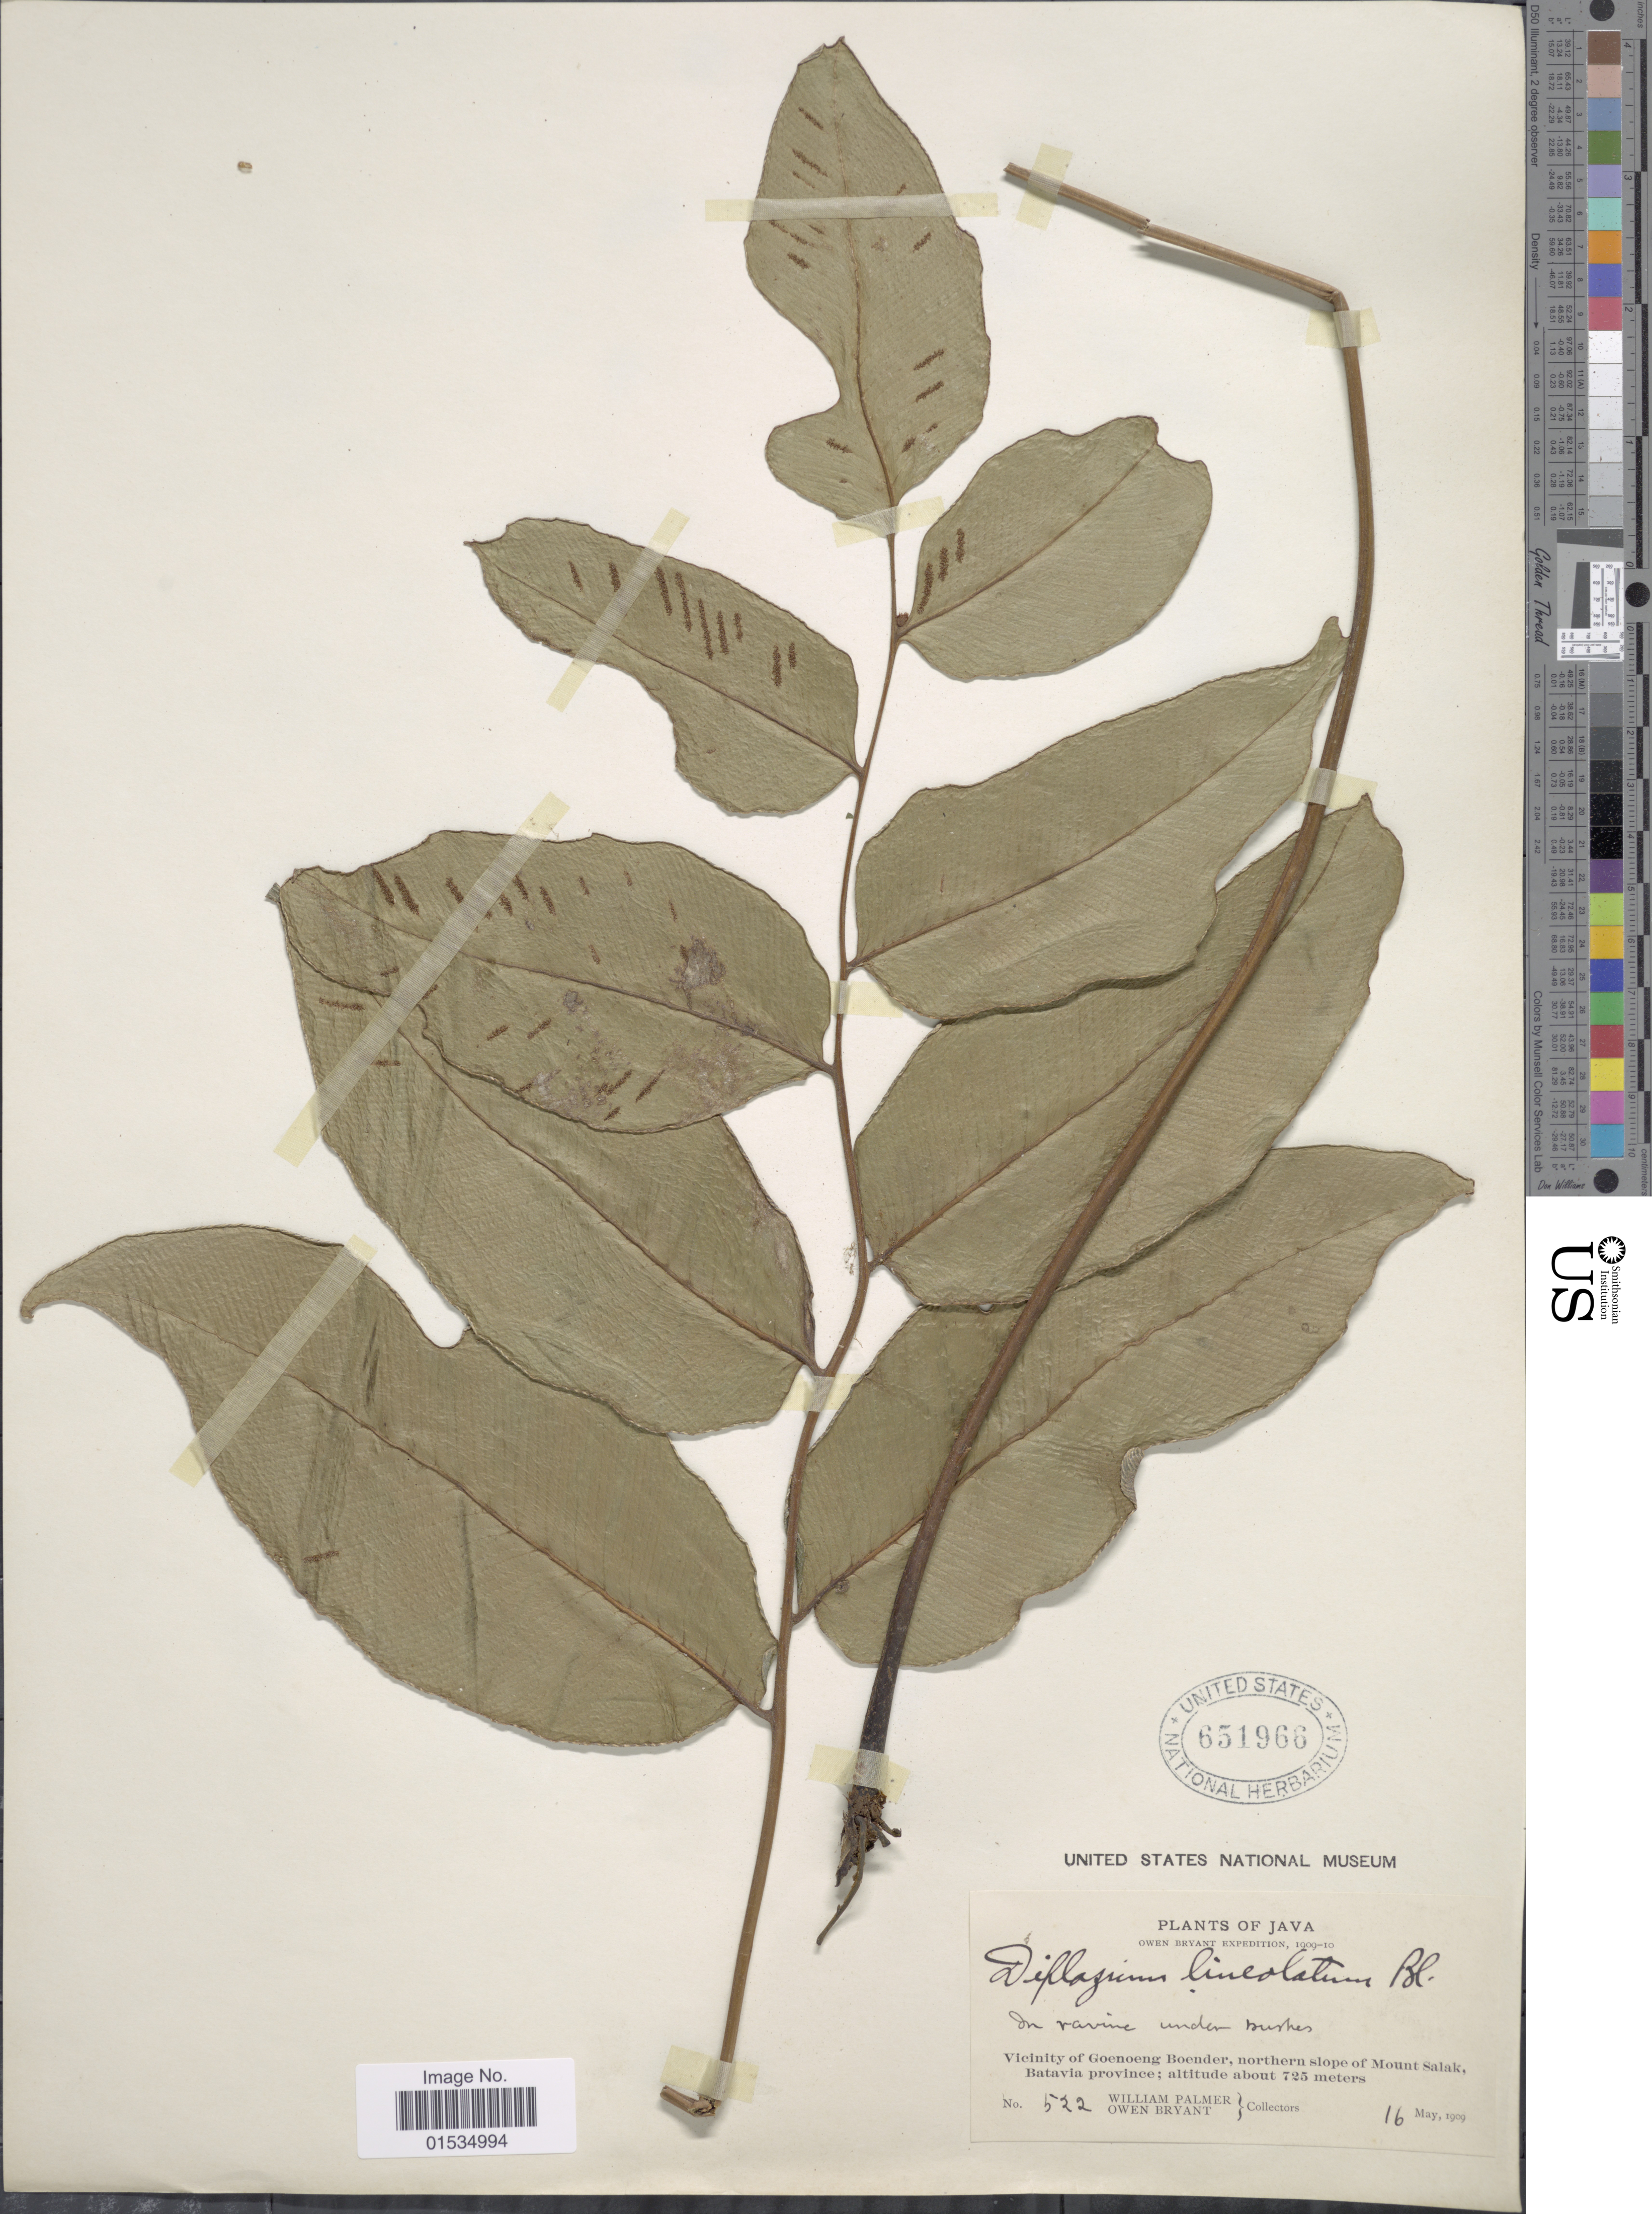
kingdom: Plantae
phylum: Tracheophyta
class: Polypodiopsida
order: Polypodiales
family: Athyriaceae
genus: Diplazium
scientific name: Diplazium fraxinifolium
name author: C. Presl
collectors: W. Palmer & O. Bryant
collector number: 522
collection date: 1909-05-16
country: Indonesia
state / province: Java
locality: Vicinity of Goenoeng Boender, northern slope of Mount Salak, Batavia province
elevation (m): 725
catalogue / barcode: US 651966